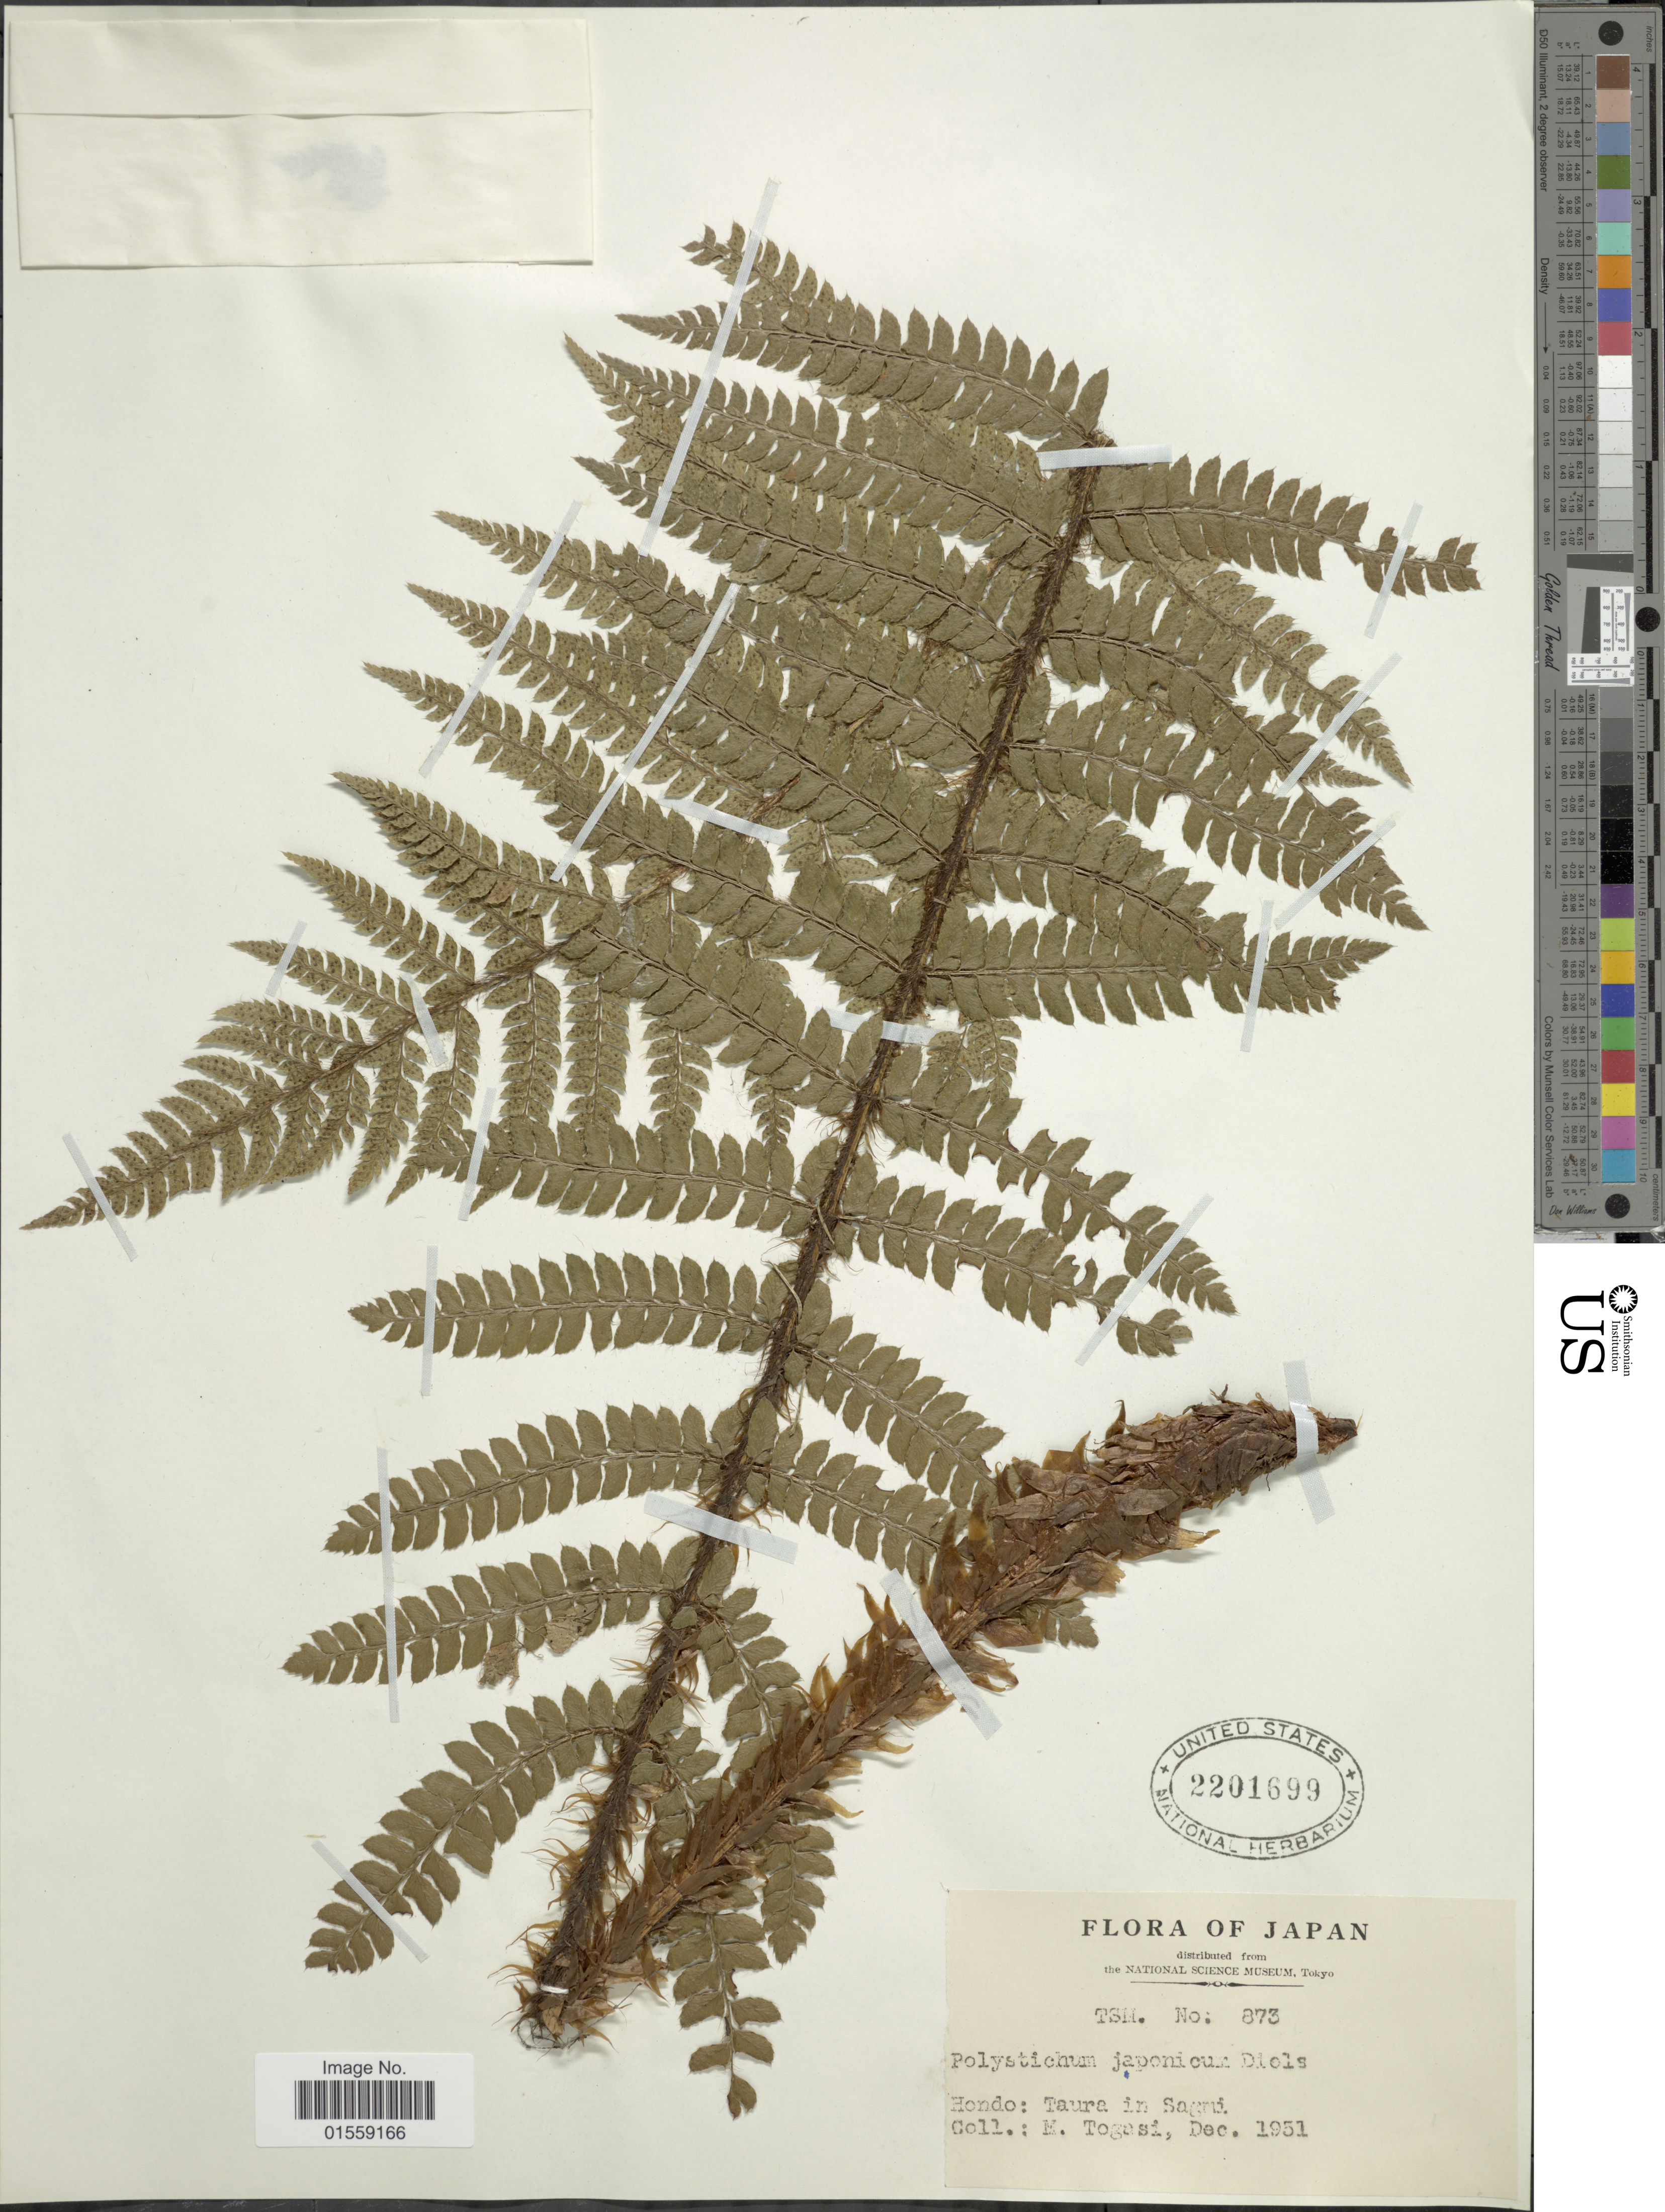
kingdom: Plantae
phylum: Tracheophyta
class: Polypodiopsida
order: Polypodiales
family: Dryopteridaceae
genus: Polystichum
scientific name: Polystichum japonicum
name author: Diels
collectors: M. Togasi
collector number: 873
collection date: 1951-12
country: Japan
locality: Hondo: Taura in Sagmi.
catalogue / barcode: US 2201699